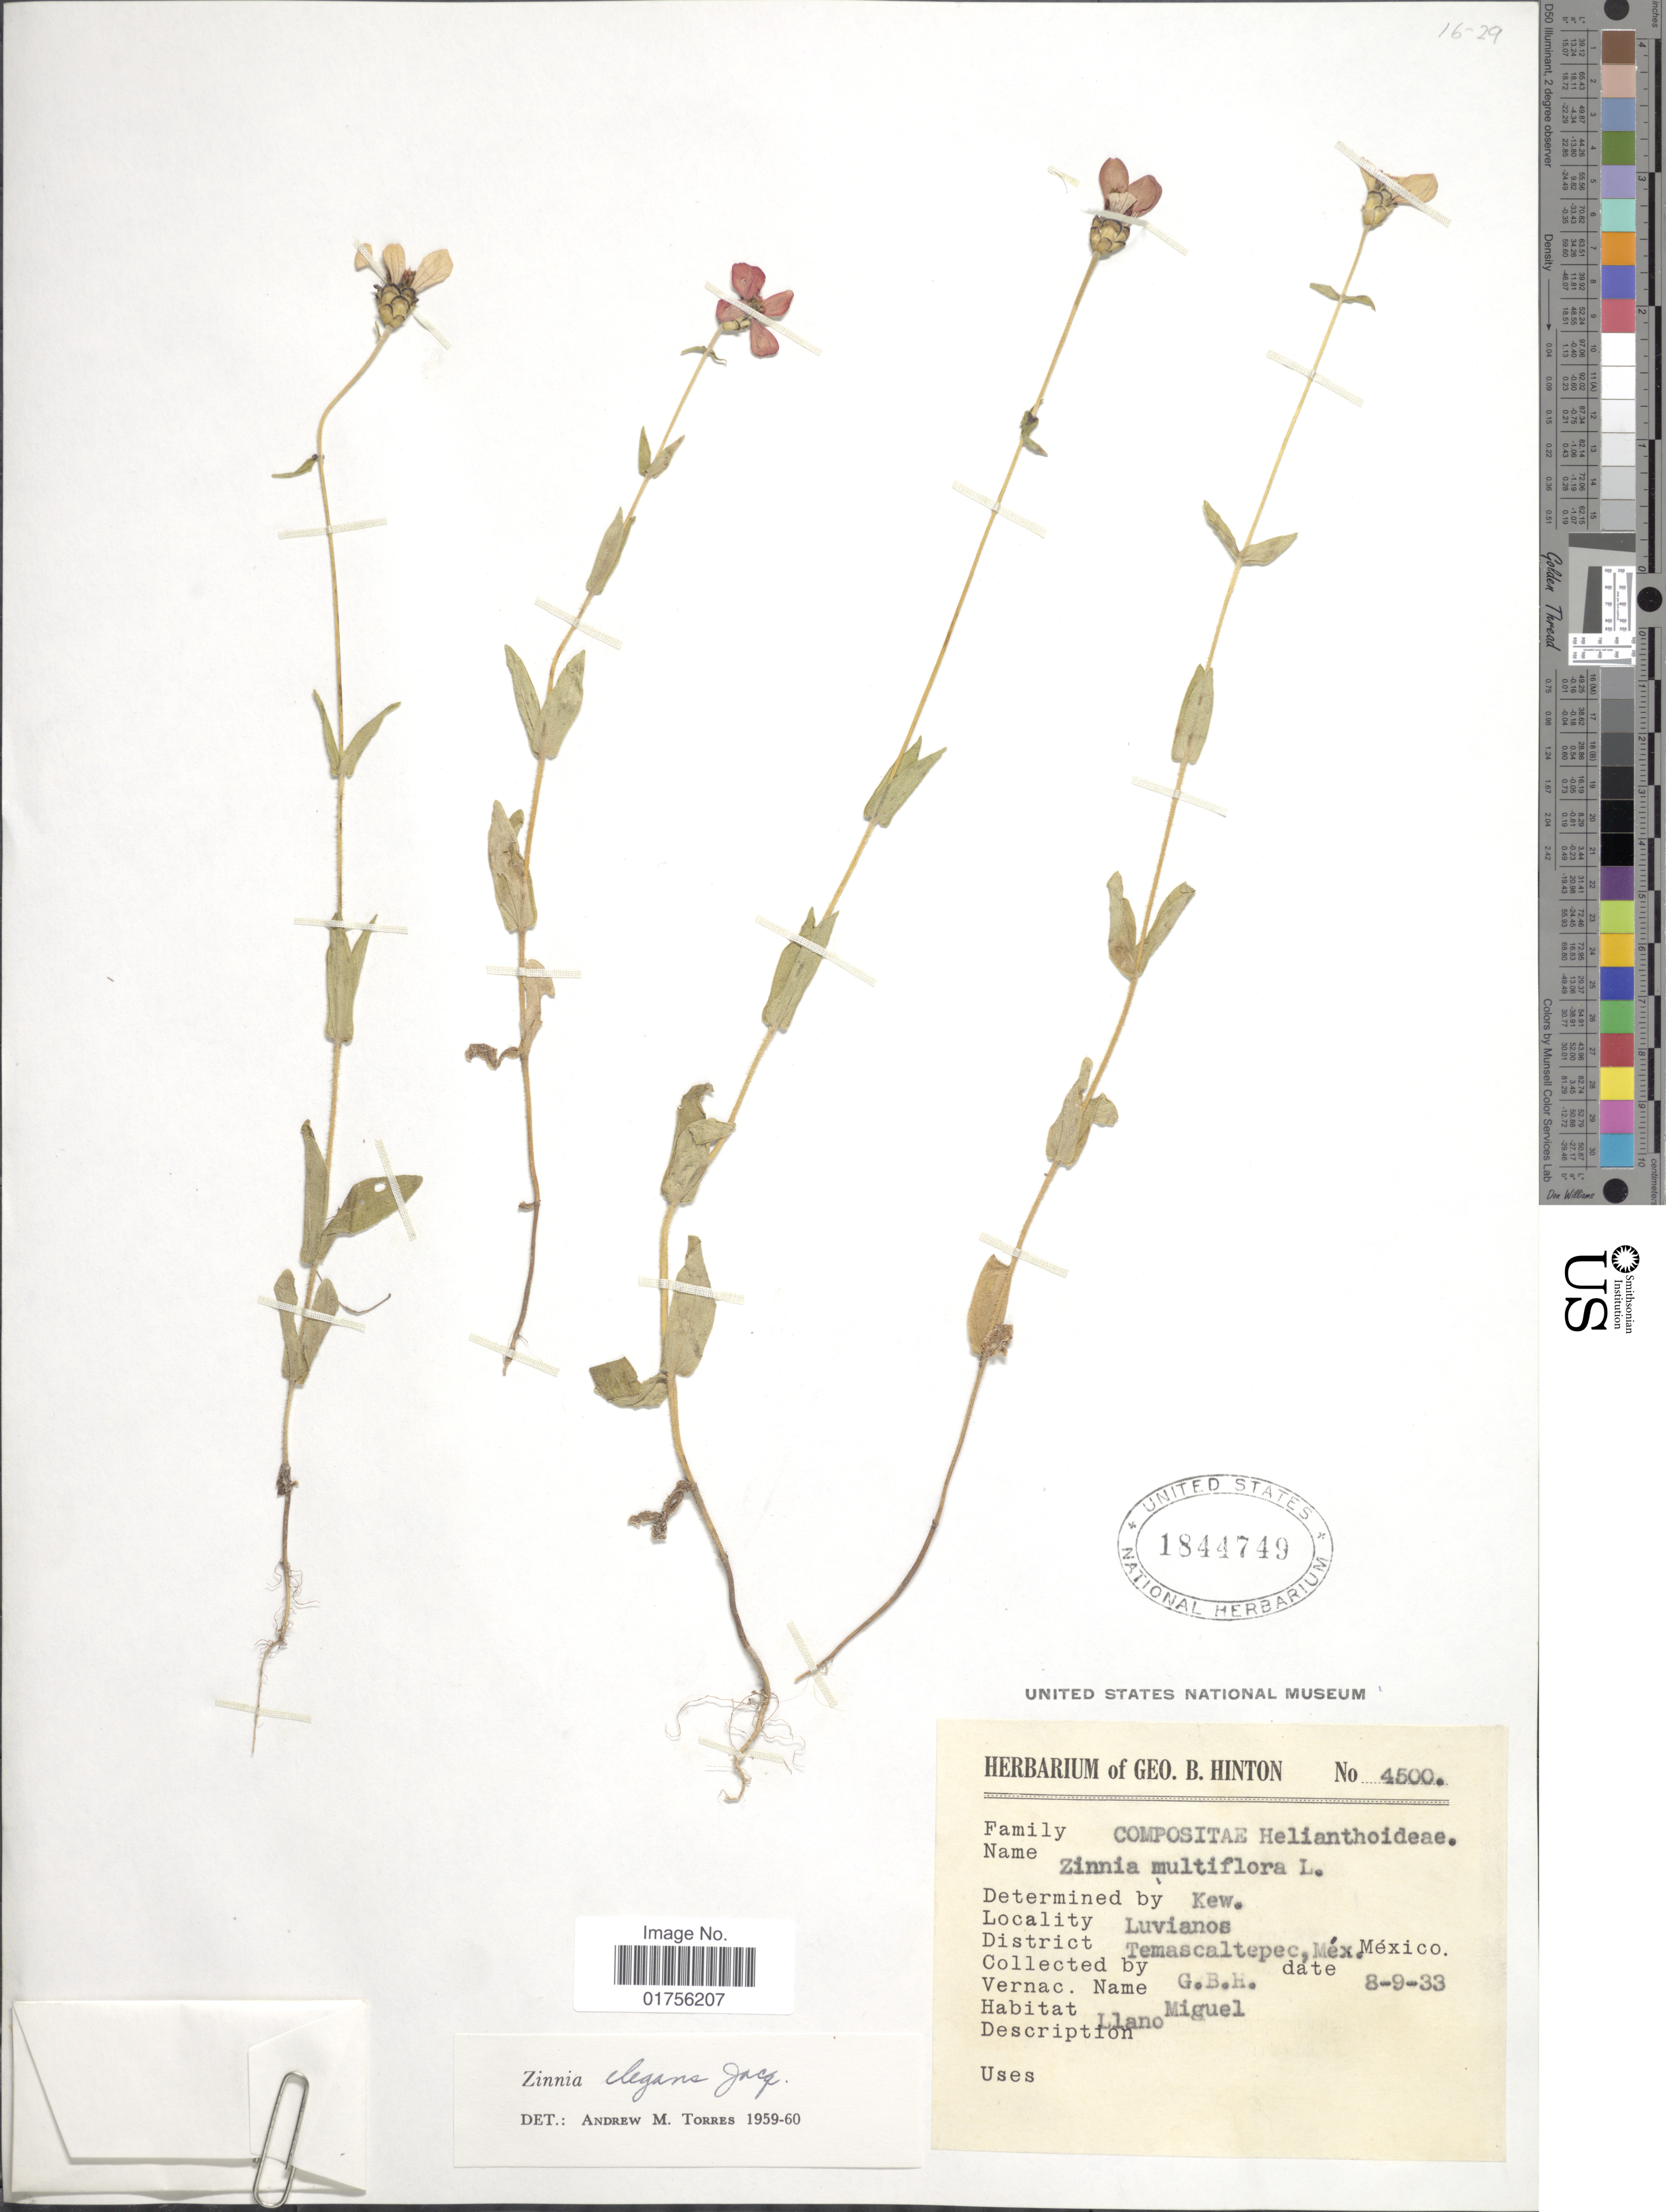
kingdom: Plantae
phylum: Tracheophyta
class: Magnoliopsida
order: Asterales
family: Asteraceae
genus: Zinnia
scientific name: Zinnia elegans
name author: Jacq.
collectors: G. B. Hinton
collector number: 4500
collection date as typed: Transcribed d/m/y: 9/8/33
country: Mexico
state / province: México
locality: Luvianos, District Temascaltepec, mex., Mexico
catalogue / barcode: US 1844749